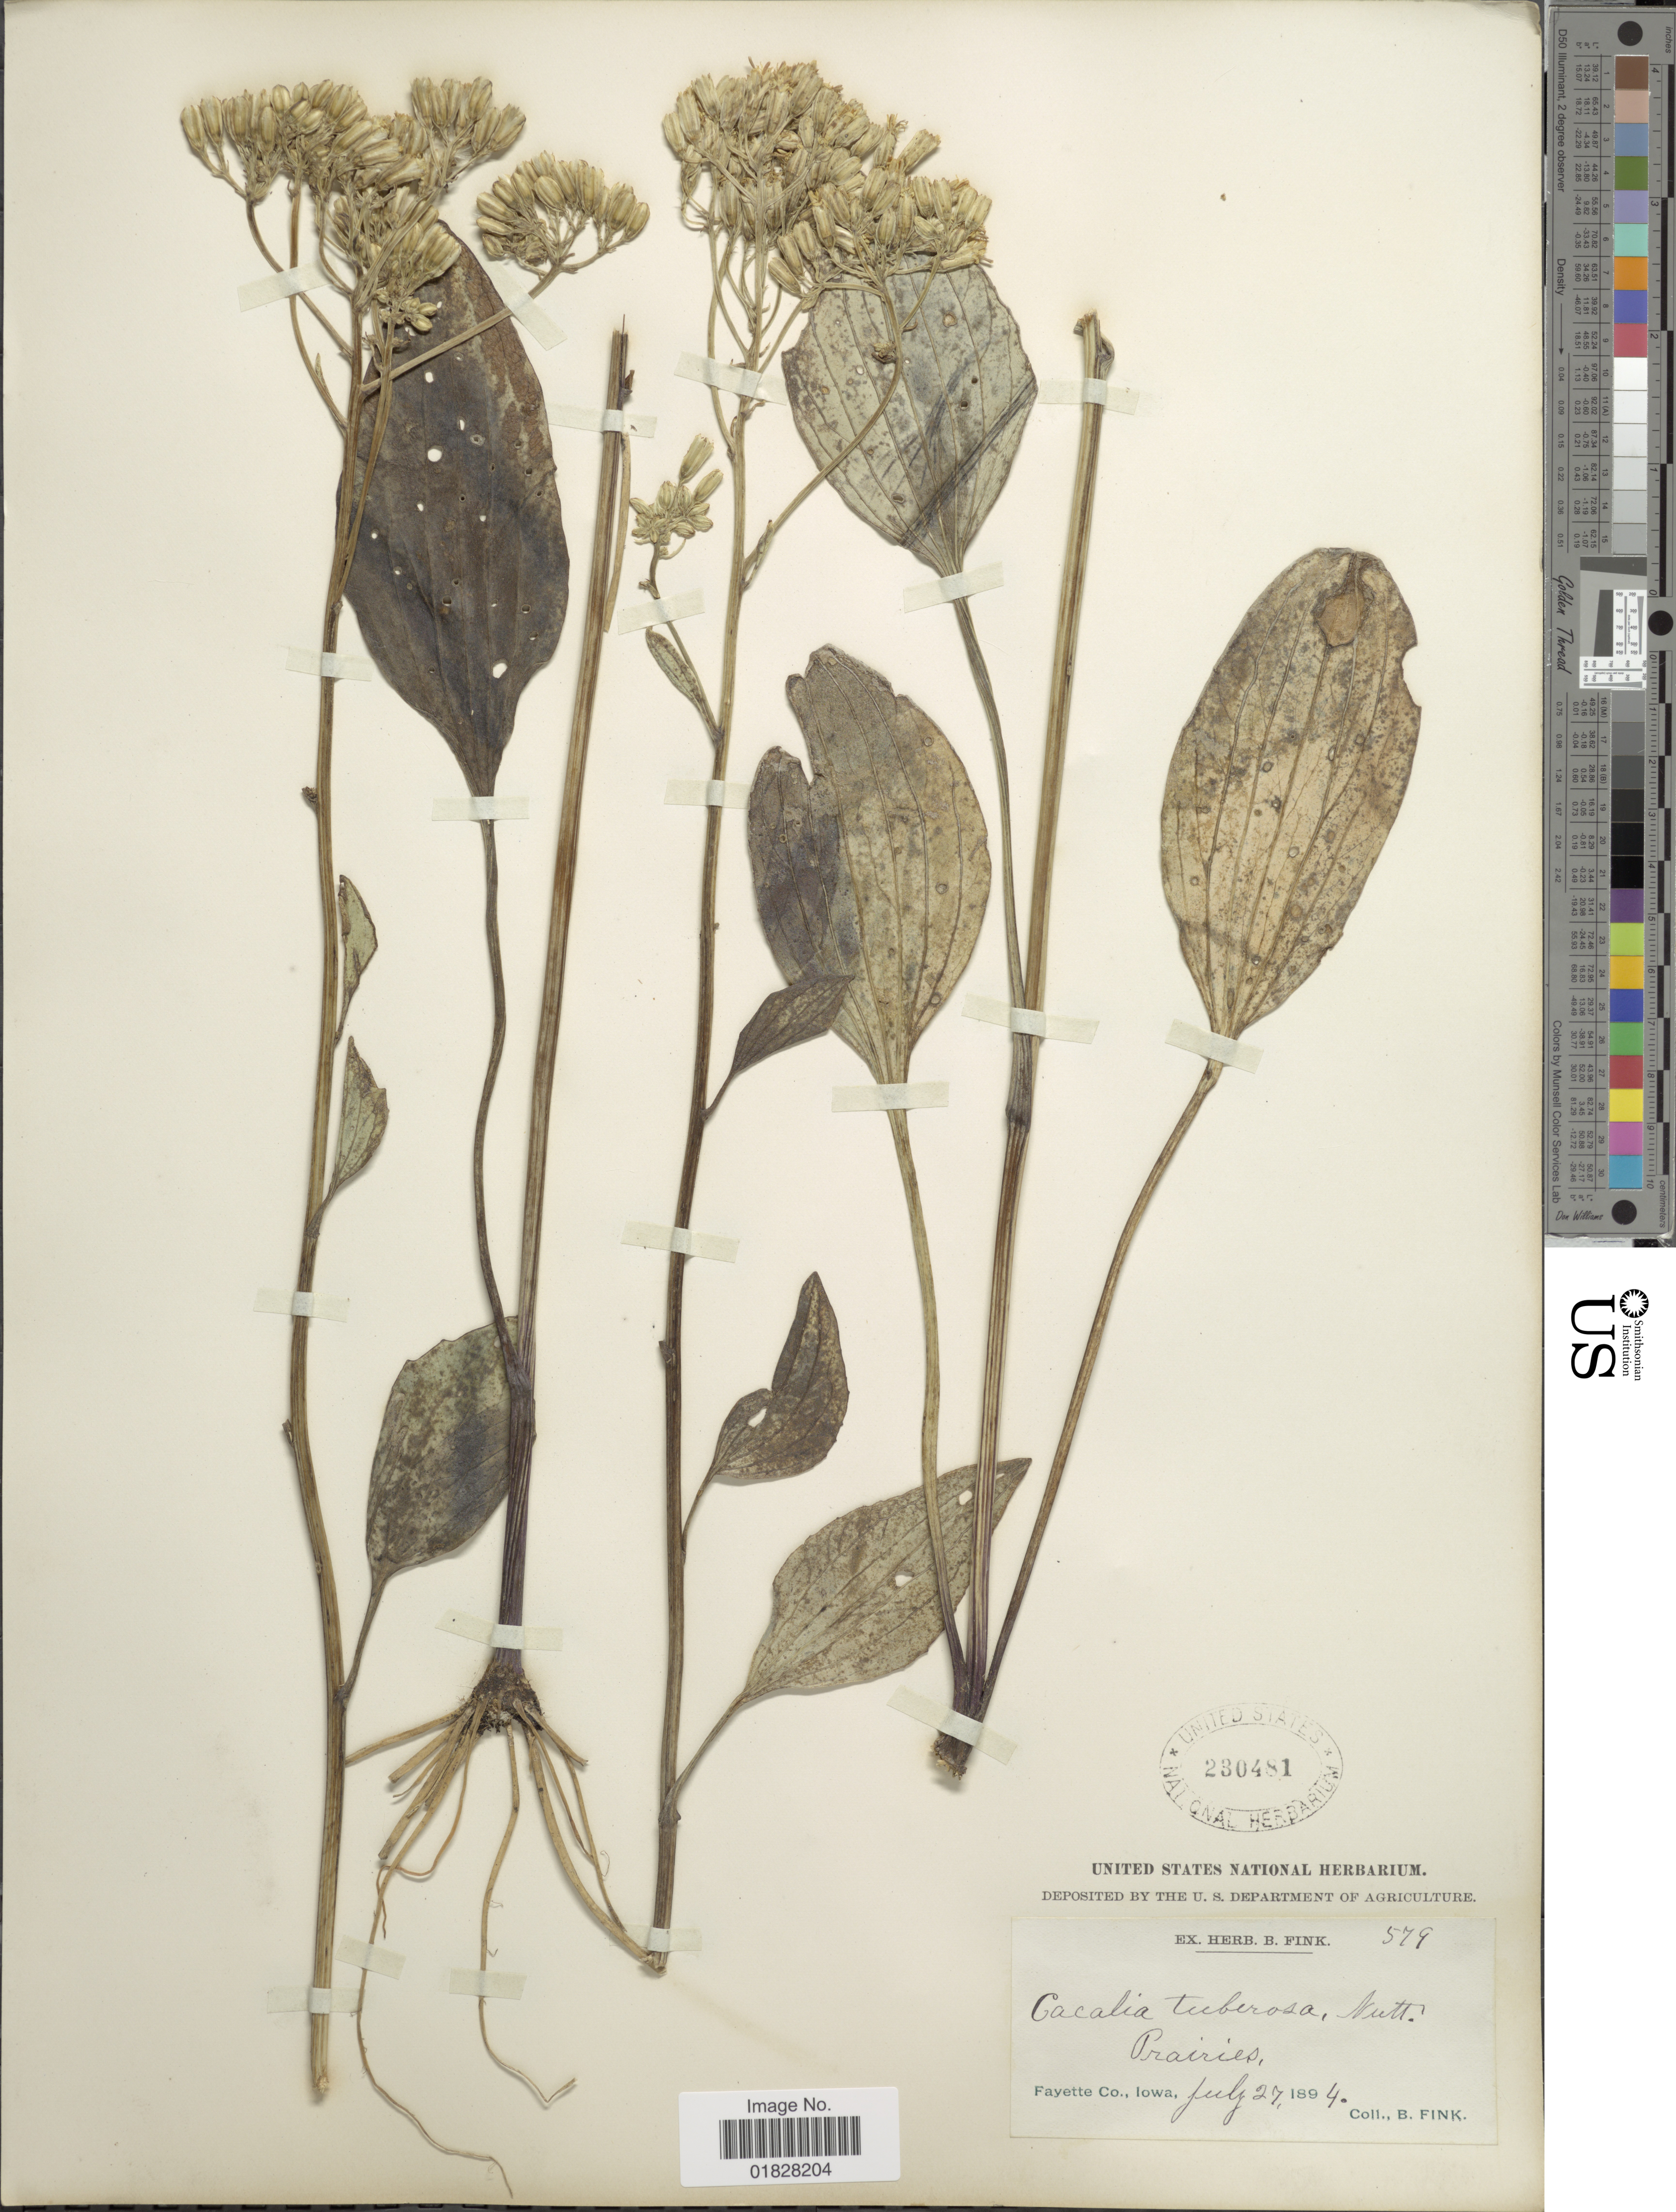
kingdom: Plantae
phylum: Tracheophyta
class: Magnoliopsida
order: Asterales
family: Asteraceae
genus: Arnoglossum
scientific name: Arnoglossum plantagineum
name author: Raf.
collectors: B. Fink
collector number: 579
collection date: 1894-07-27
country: United States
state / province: Iowa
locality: Prairies. Fayette Co., Iowa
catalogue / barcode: US 230481